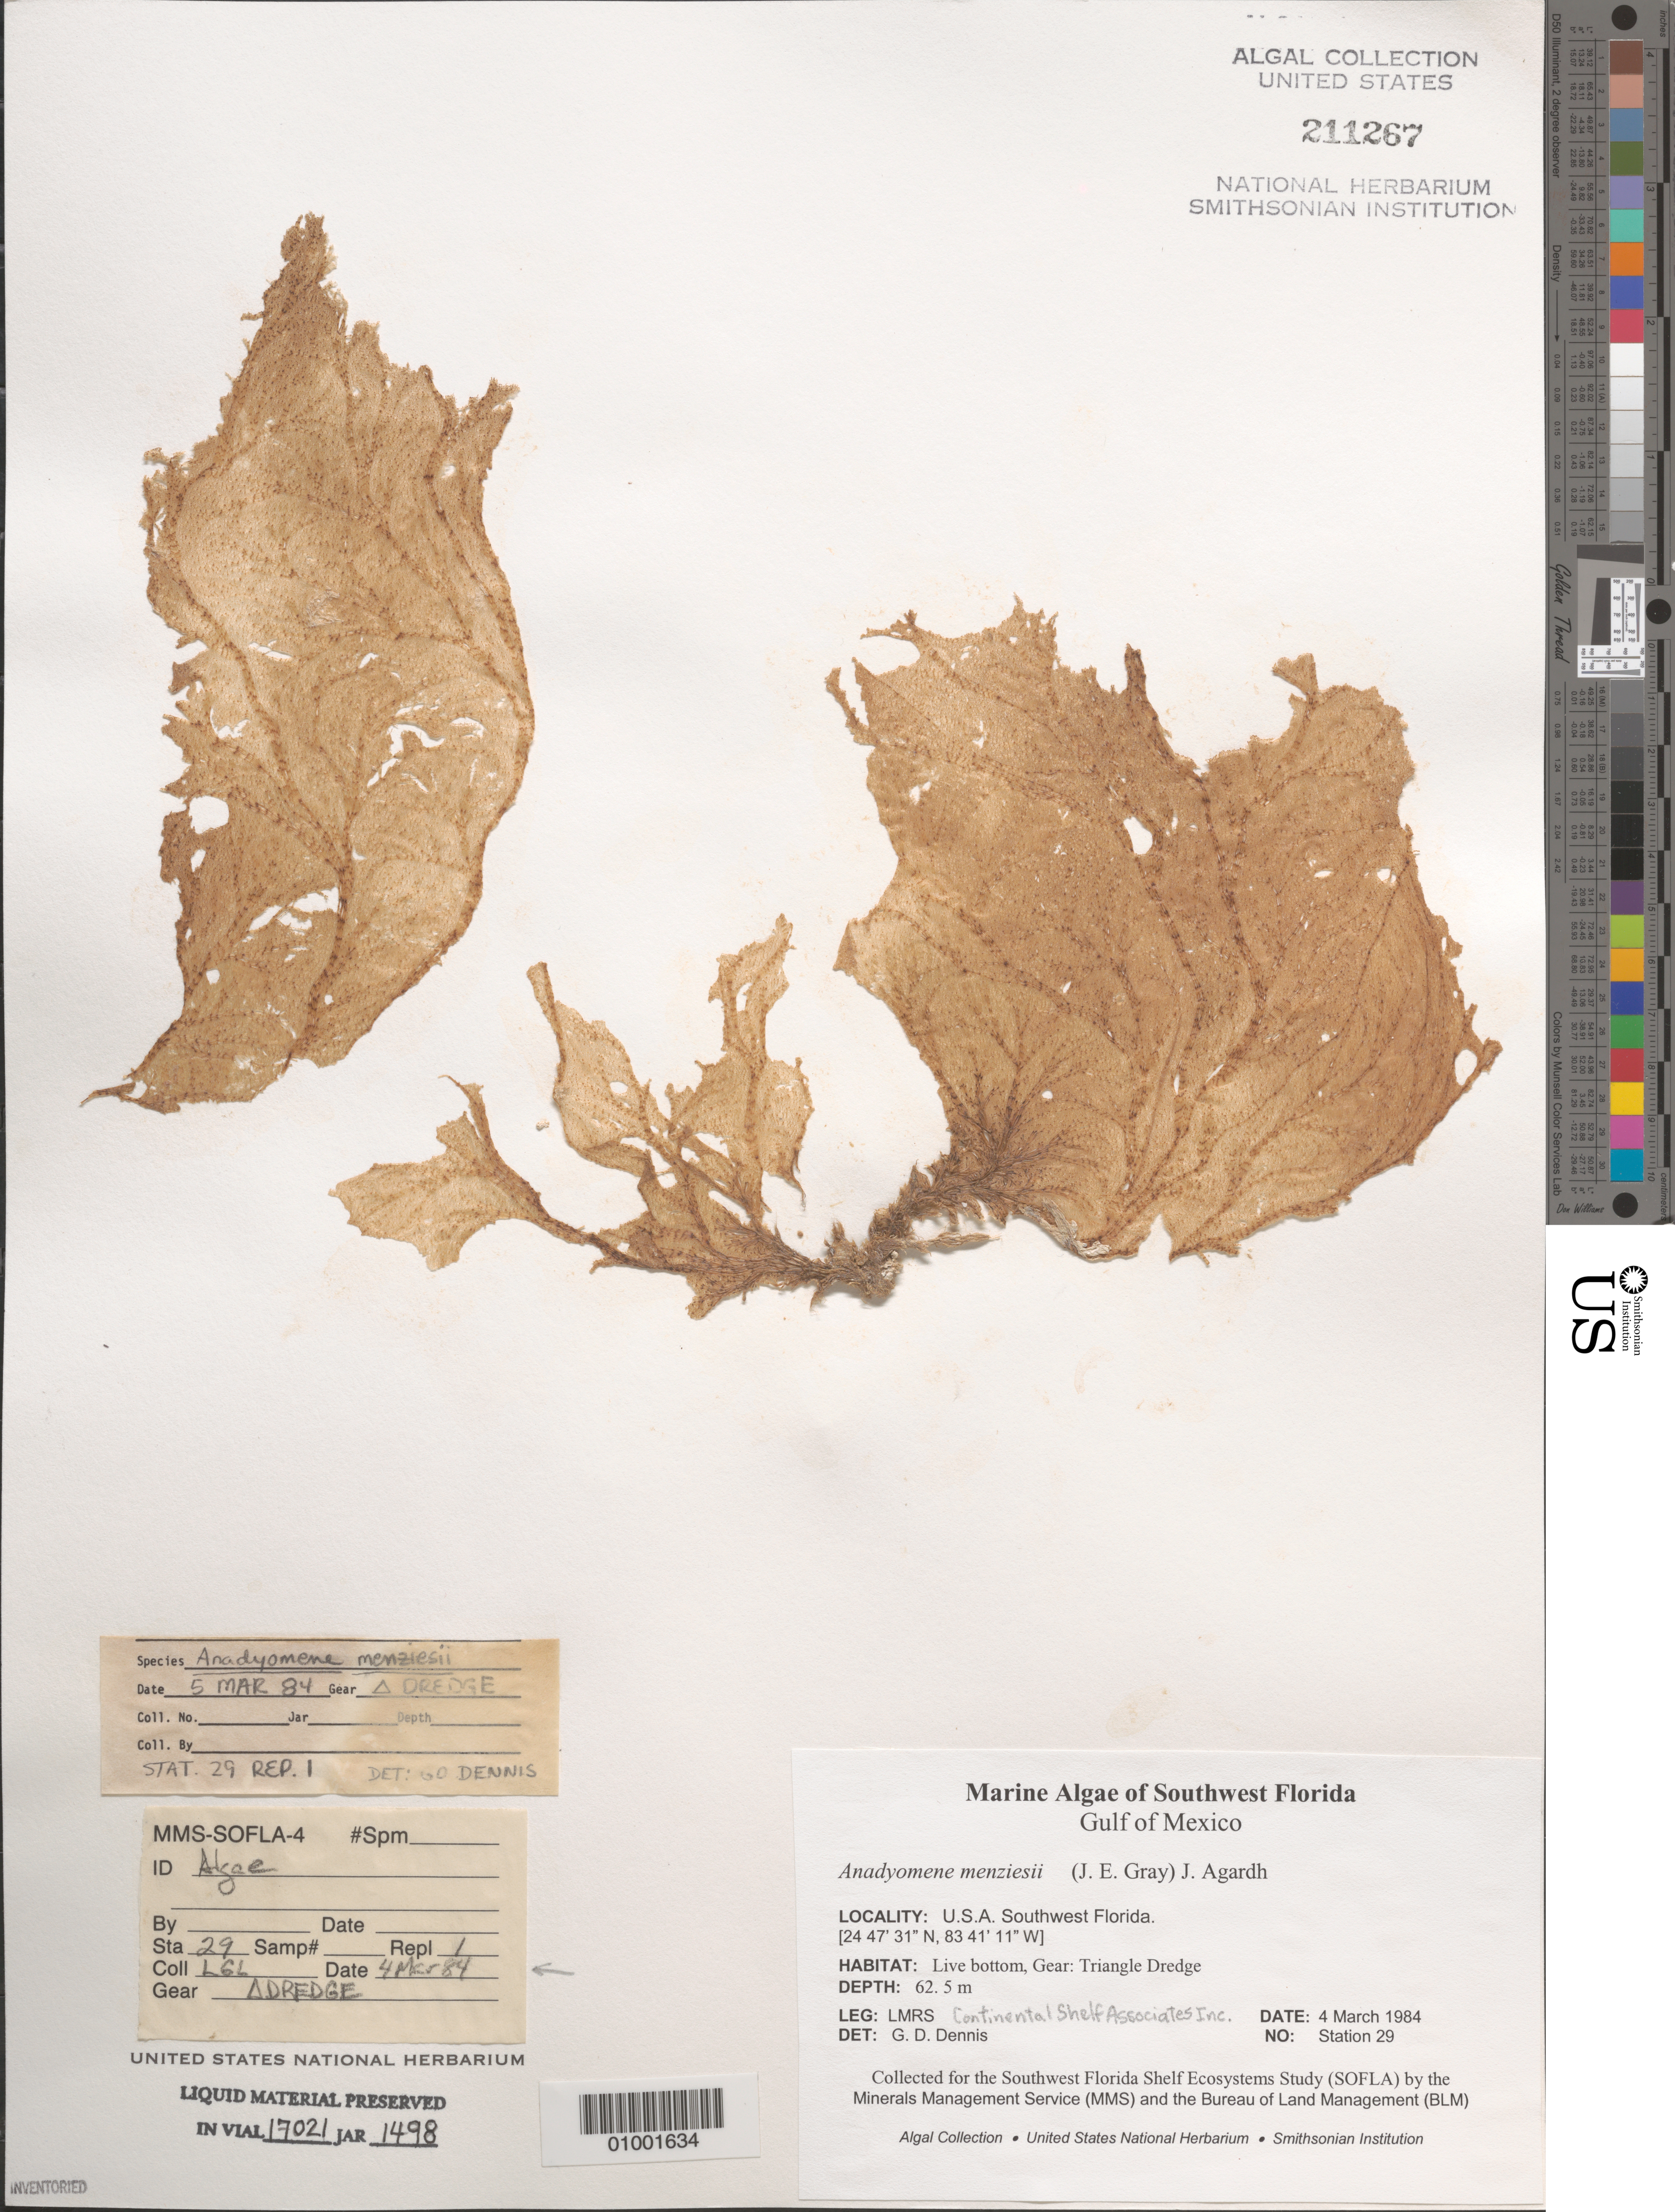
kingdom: Plantae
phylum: Chlorophyta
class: Ulvophyceae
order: Cladophorales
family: Anadyomenaceae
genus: Anadyomene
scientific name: Anadyomene menziesii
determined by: Dennis, G. D.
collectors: Continental Shelf Associates Inc.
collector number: Station 29 Rep 1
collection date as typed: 04 Mar 1984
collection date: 1984-03-04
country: United States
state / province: Florida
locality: Gulf of Mexico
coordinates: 24 47'31"N, 83 41'11"W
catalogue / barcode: US 211267